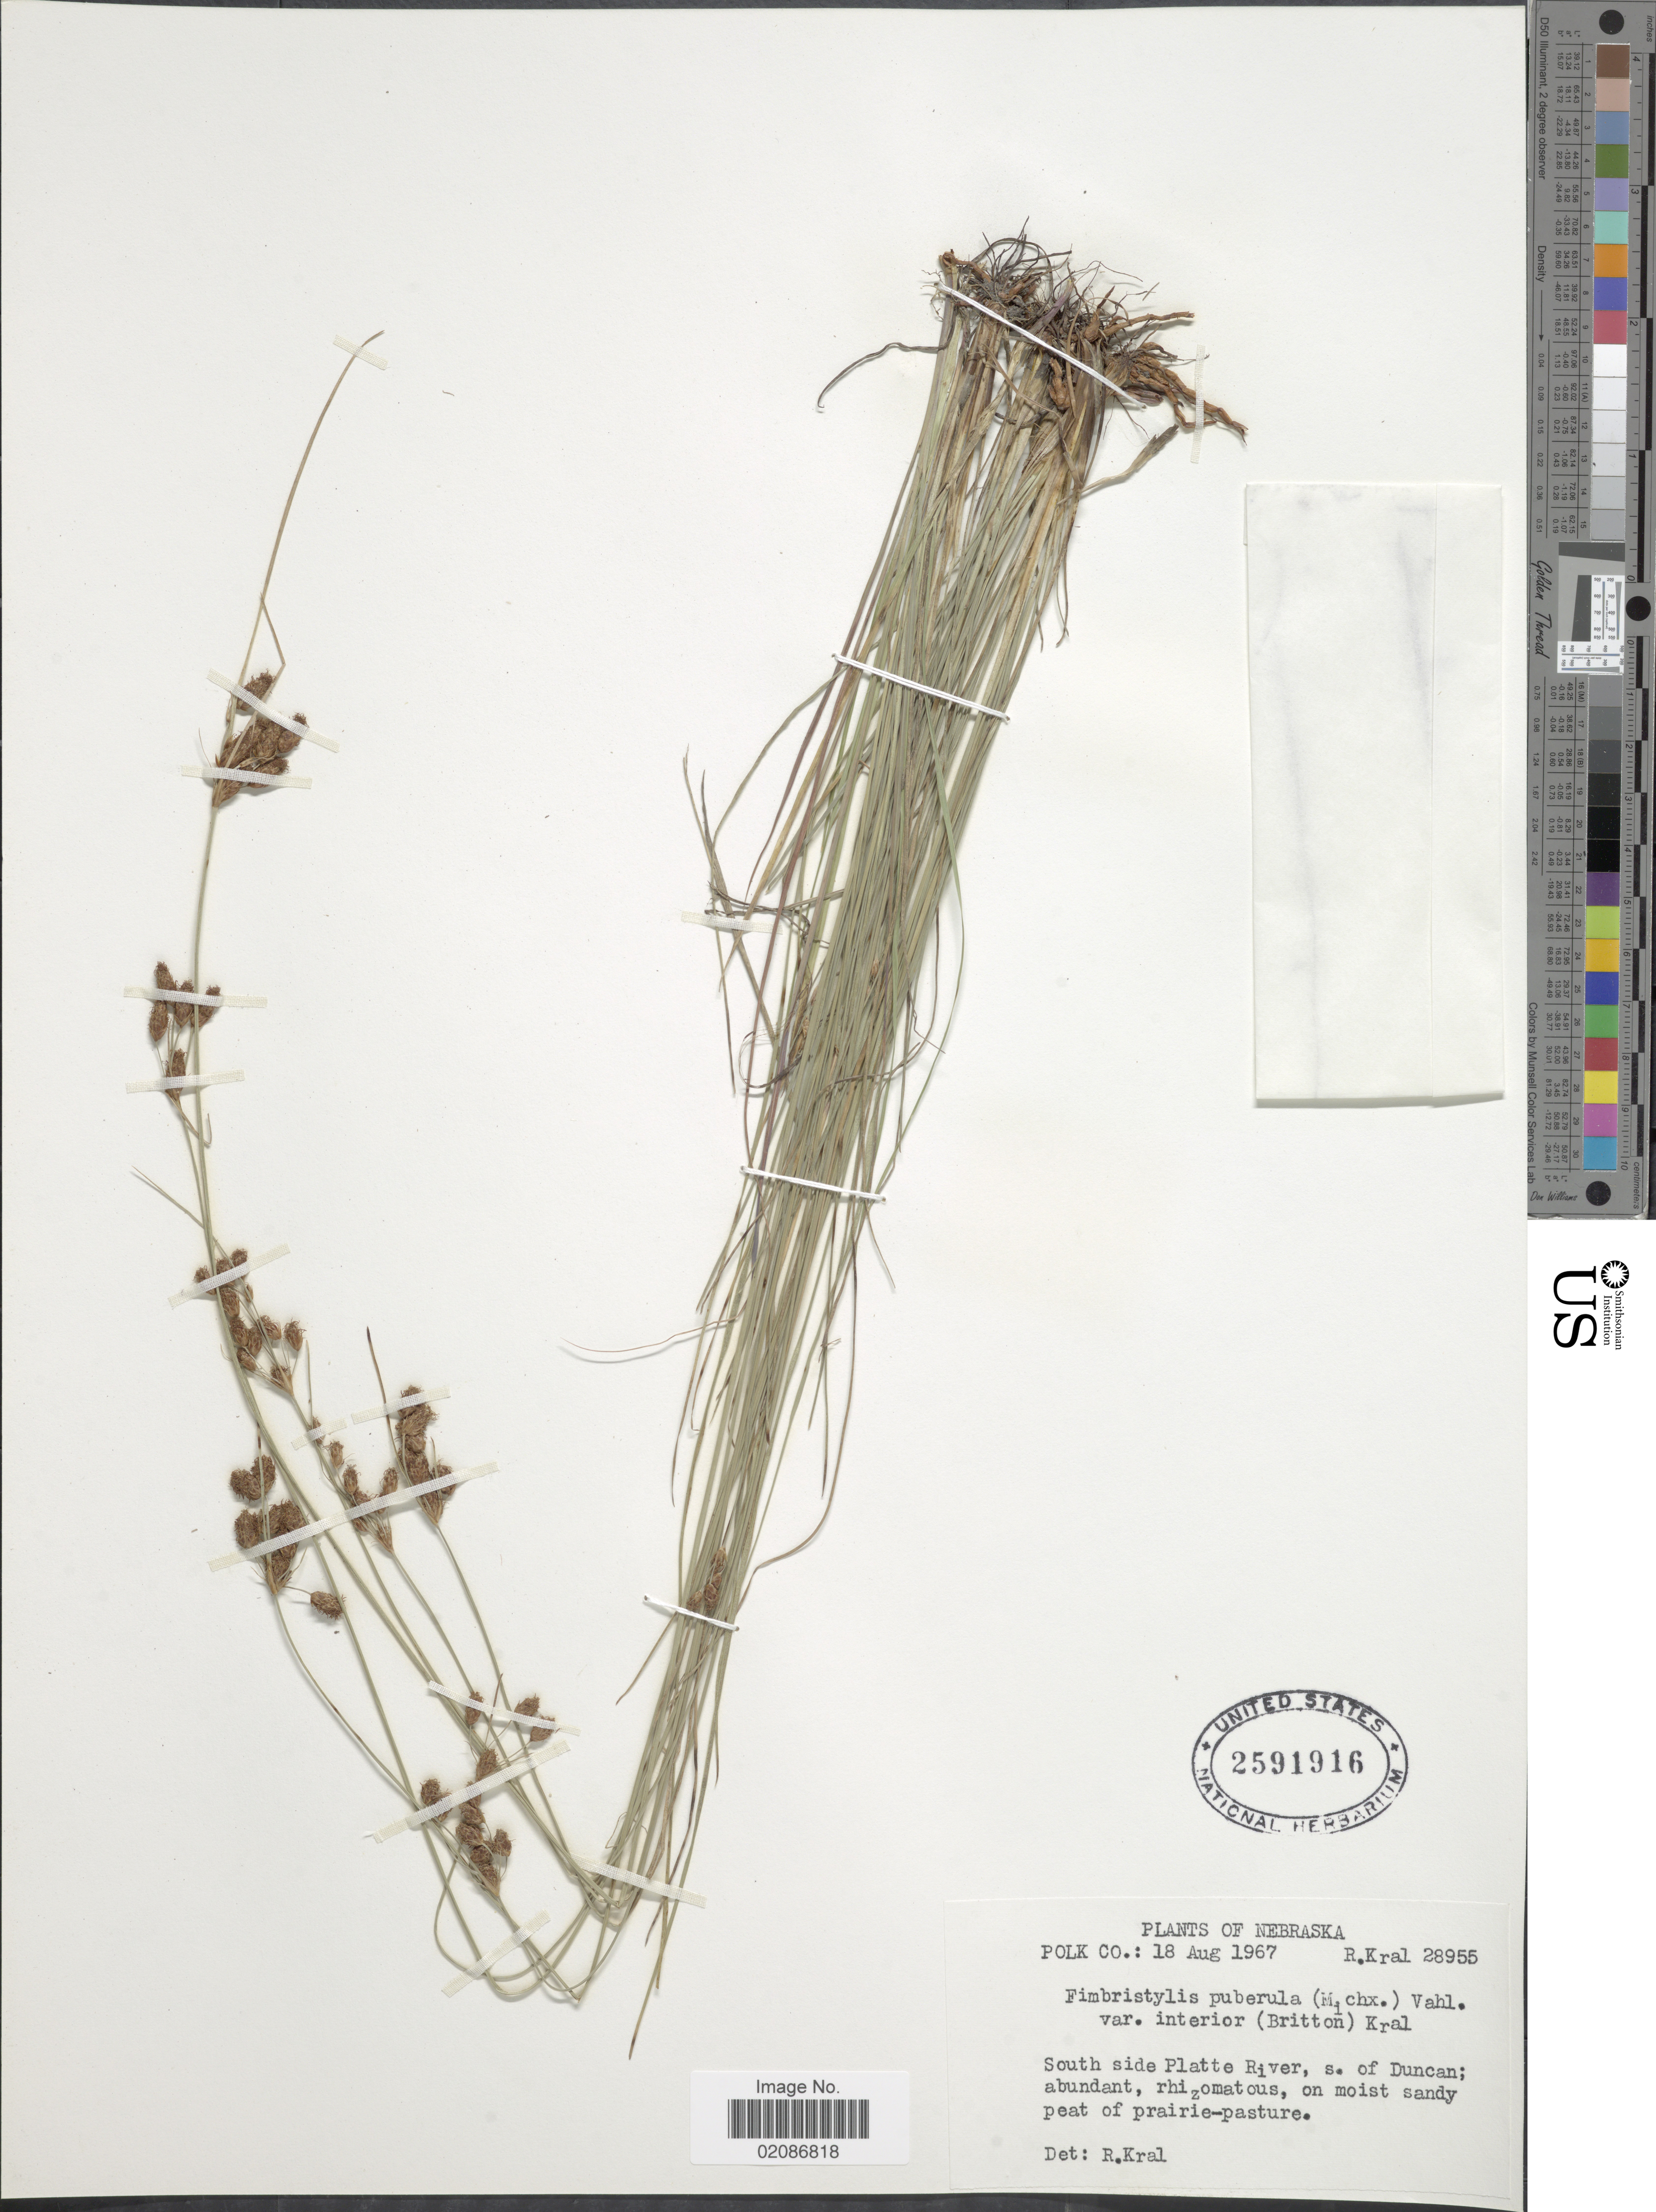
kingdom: Plantae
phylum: Tracheophyta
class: Liliopsida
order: Poales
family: Cyperaceae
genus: Fimbristylis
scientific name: Fimbristylis puberula var. interior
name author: (Britton) Kral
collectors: R. Kral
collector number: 28955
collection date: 1967-08-18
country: United States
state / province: Nebraska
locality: Polk Co.: South side Platte River, s. of Duncan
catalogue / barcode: US 2591916